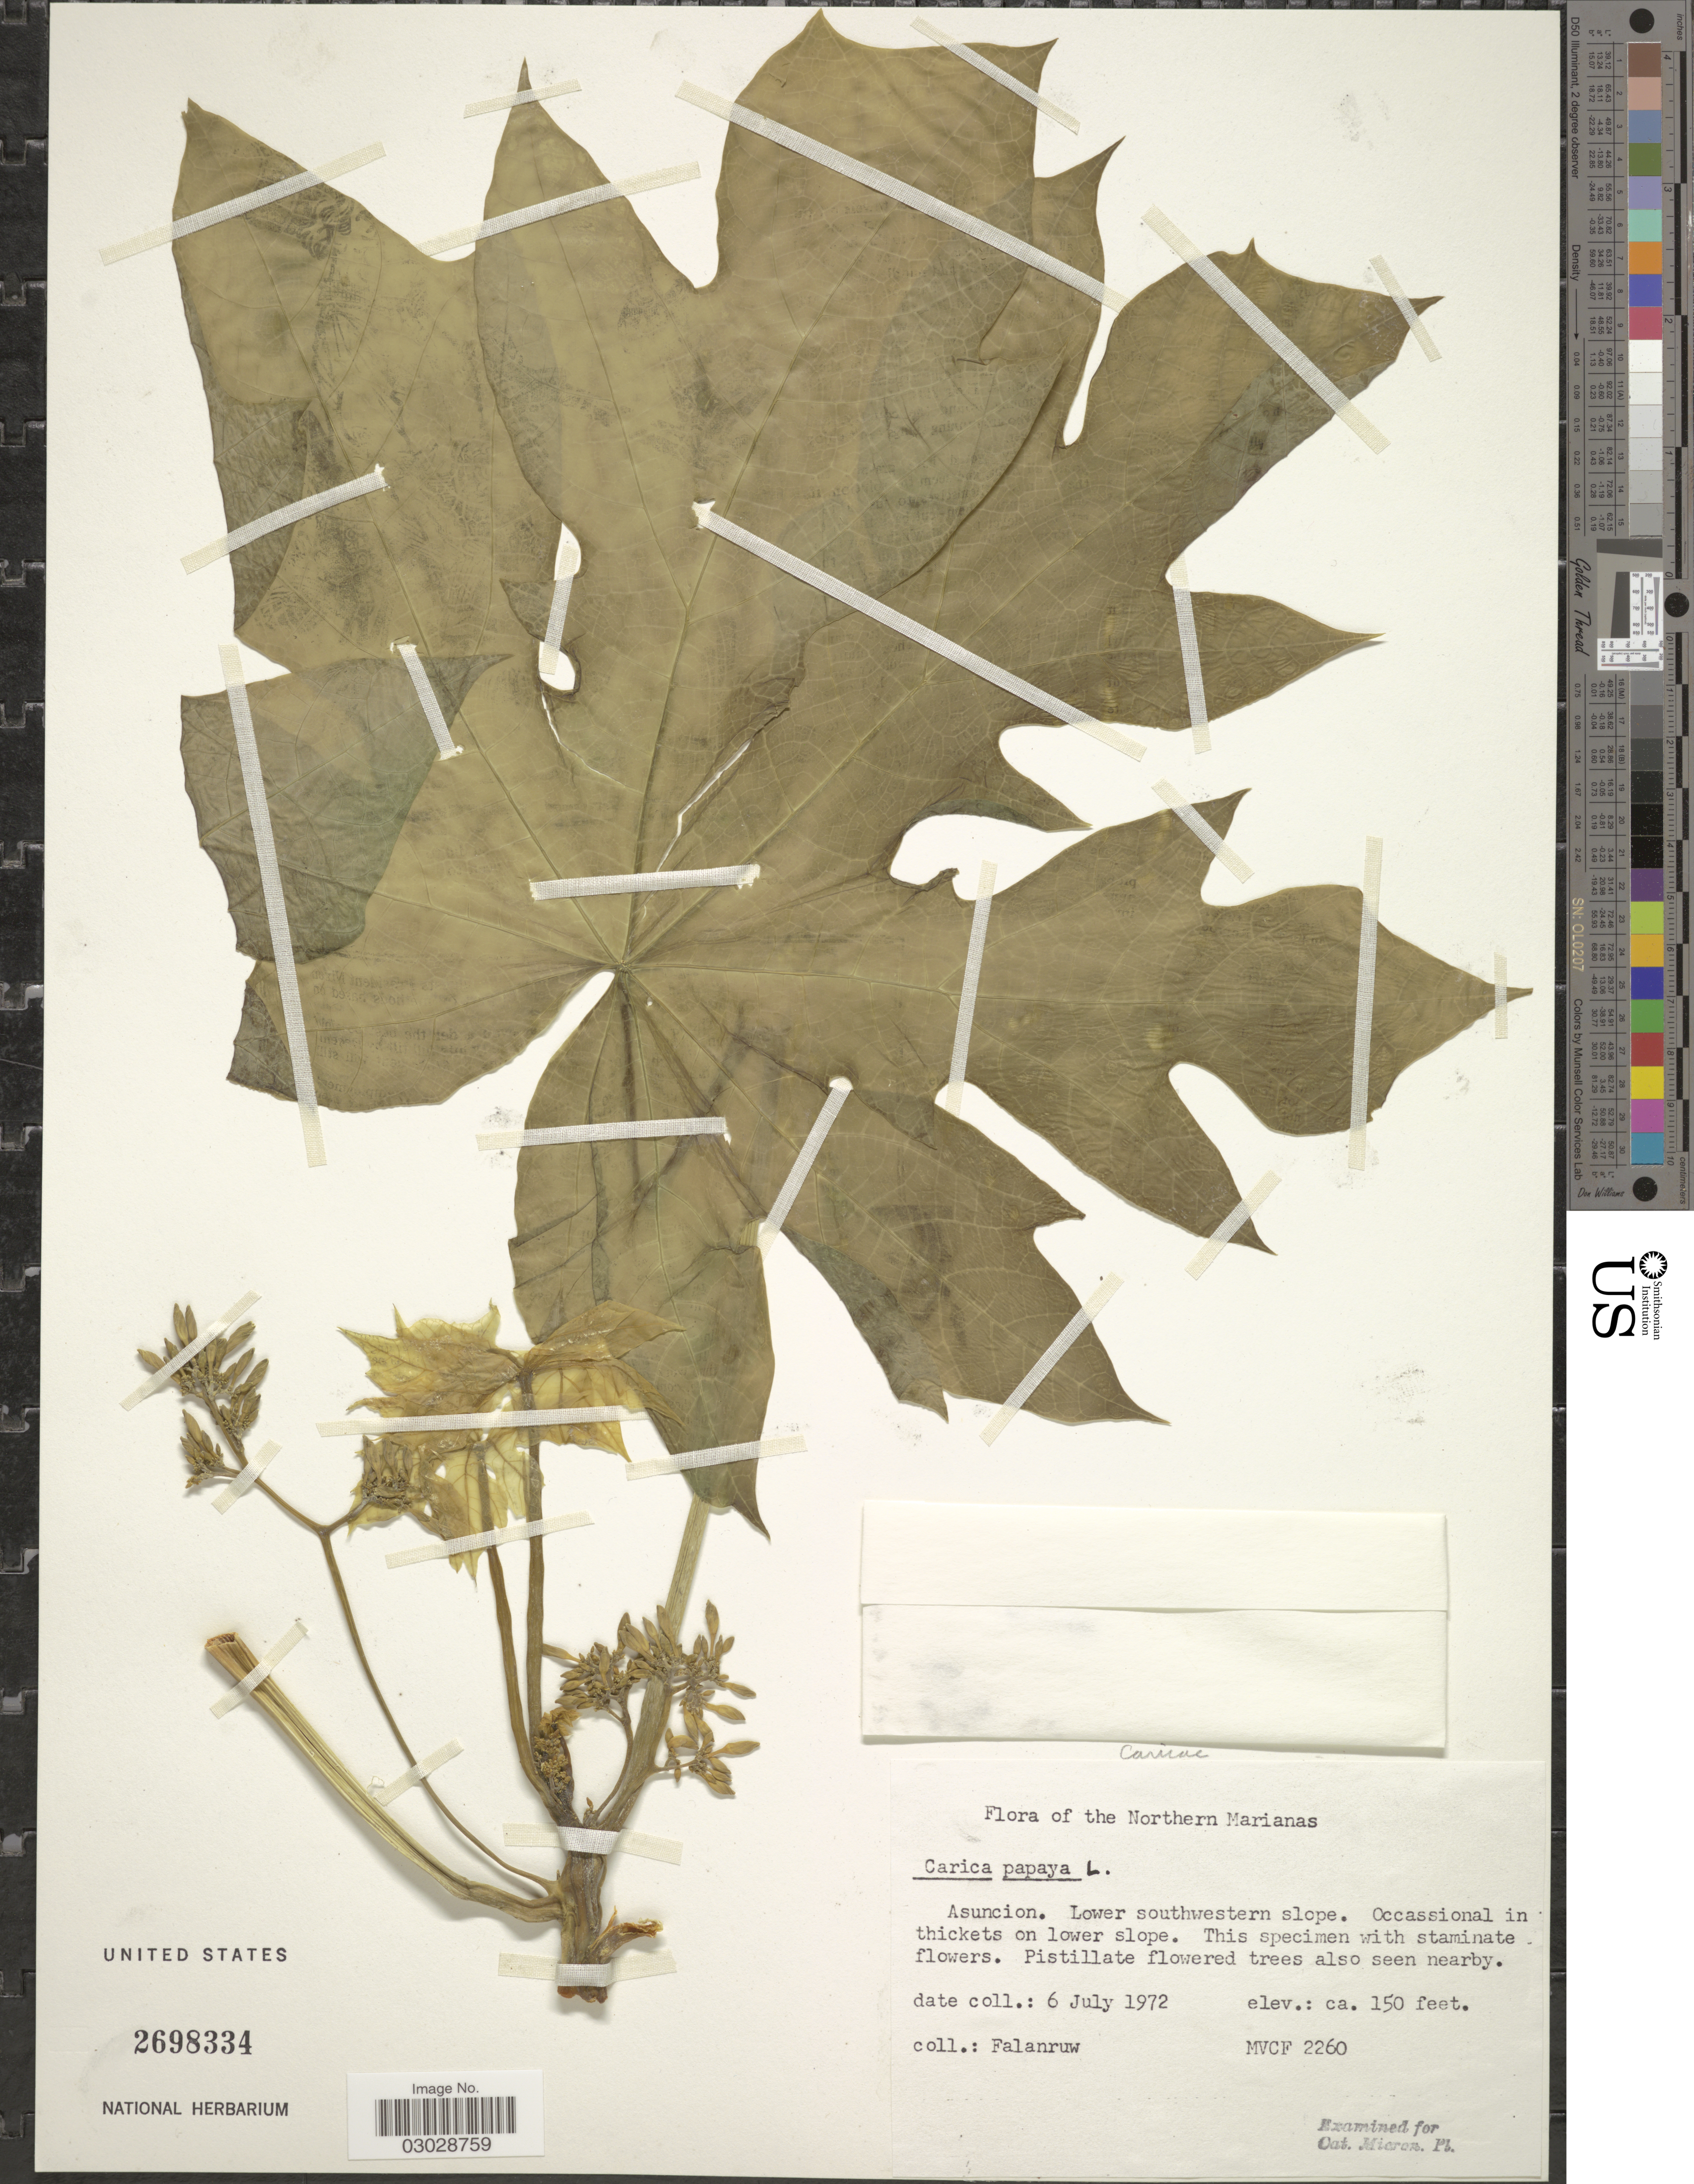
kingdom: Plantae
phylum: Tracheophyta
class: Magnoliopsida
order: Brassicales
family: Caricaceae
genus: Carica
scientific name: Carica papaya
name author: L.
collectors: Falanruw, --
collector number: MVCF2260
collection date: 1972-07-06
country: Northern Mariana Islands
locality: Northern Marianas. Asuncion. Lower southwestern slope.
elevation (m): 46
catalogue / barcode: US 2698334